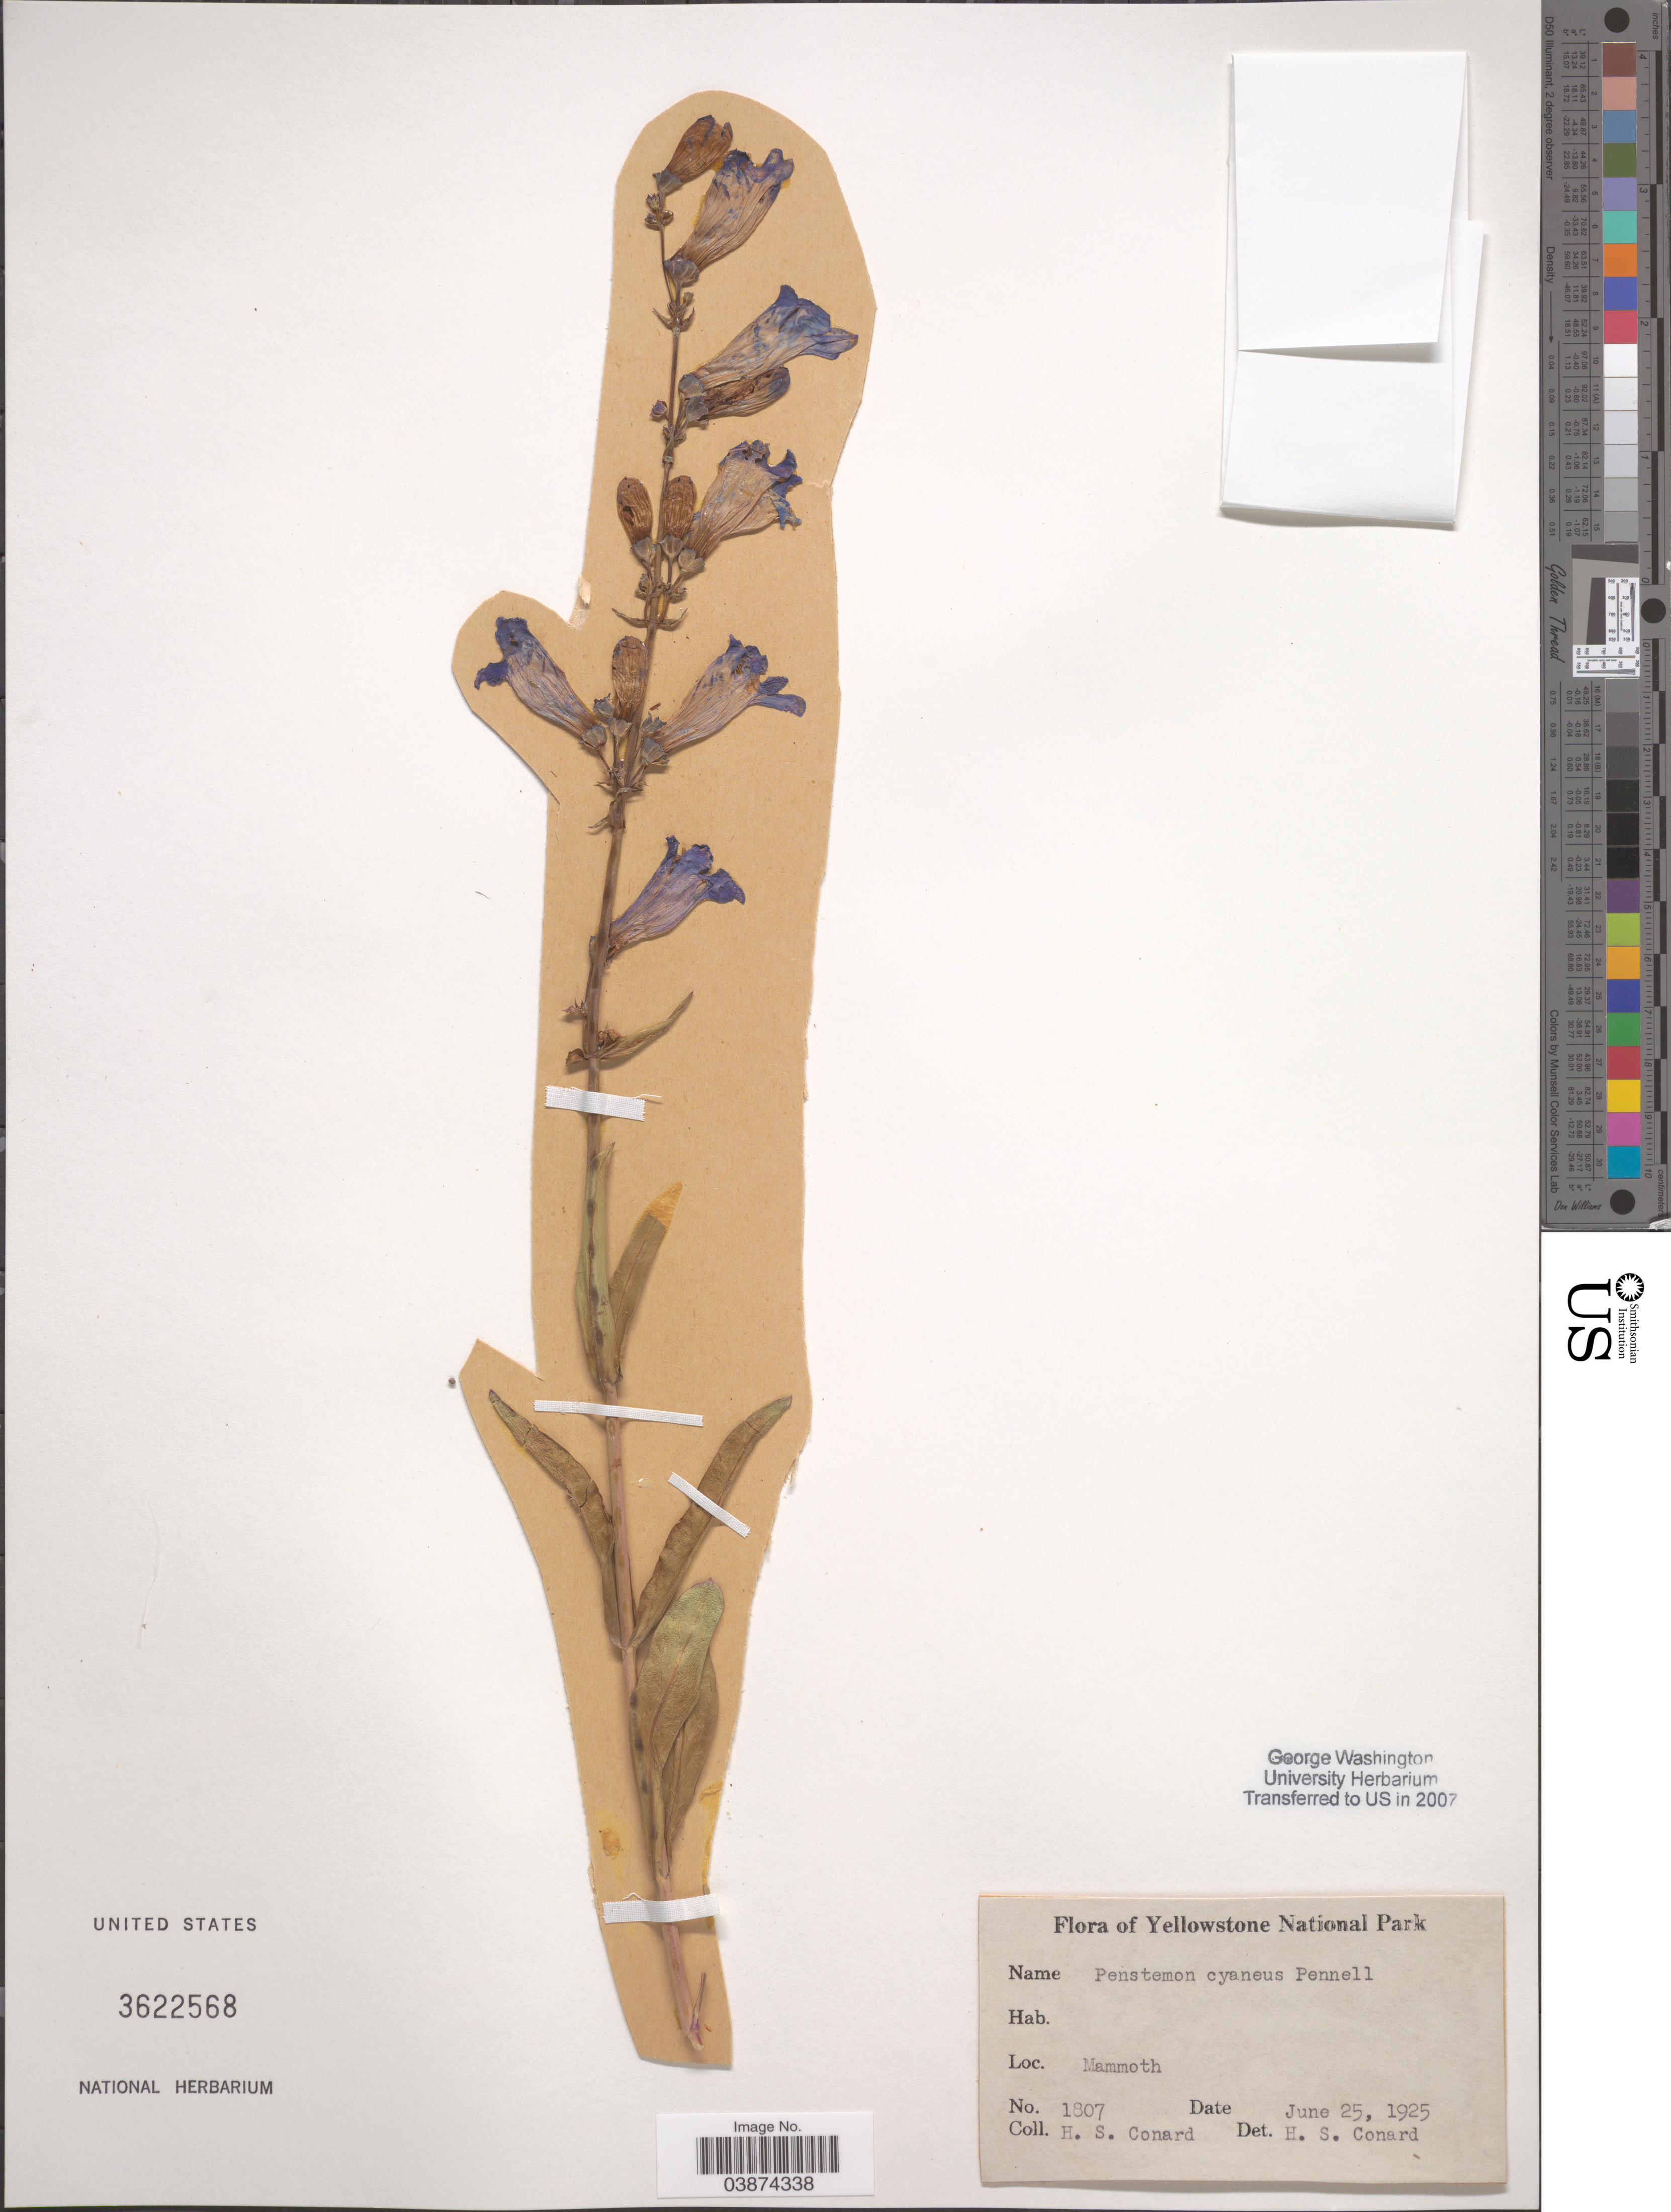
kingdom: Plantae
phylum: Tracheophyta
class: Magnoliopsida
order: Lamiales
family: Plantaginaceae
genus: Penstemon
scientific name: Penstemon cyaneus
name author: Pennell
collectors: H. S. Conard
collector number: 1807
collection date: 1925-06-25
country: United States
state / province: Wyoming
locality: Yellowstone National Park. Mammoth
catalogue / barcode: US 3622568